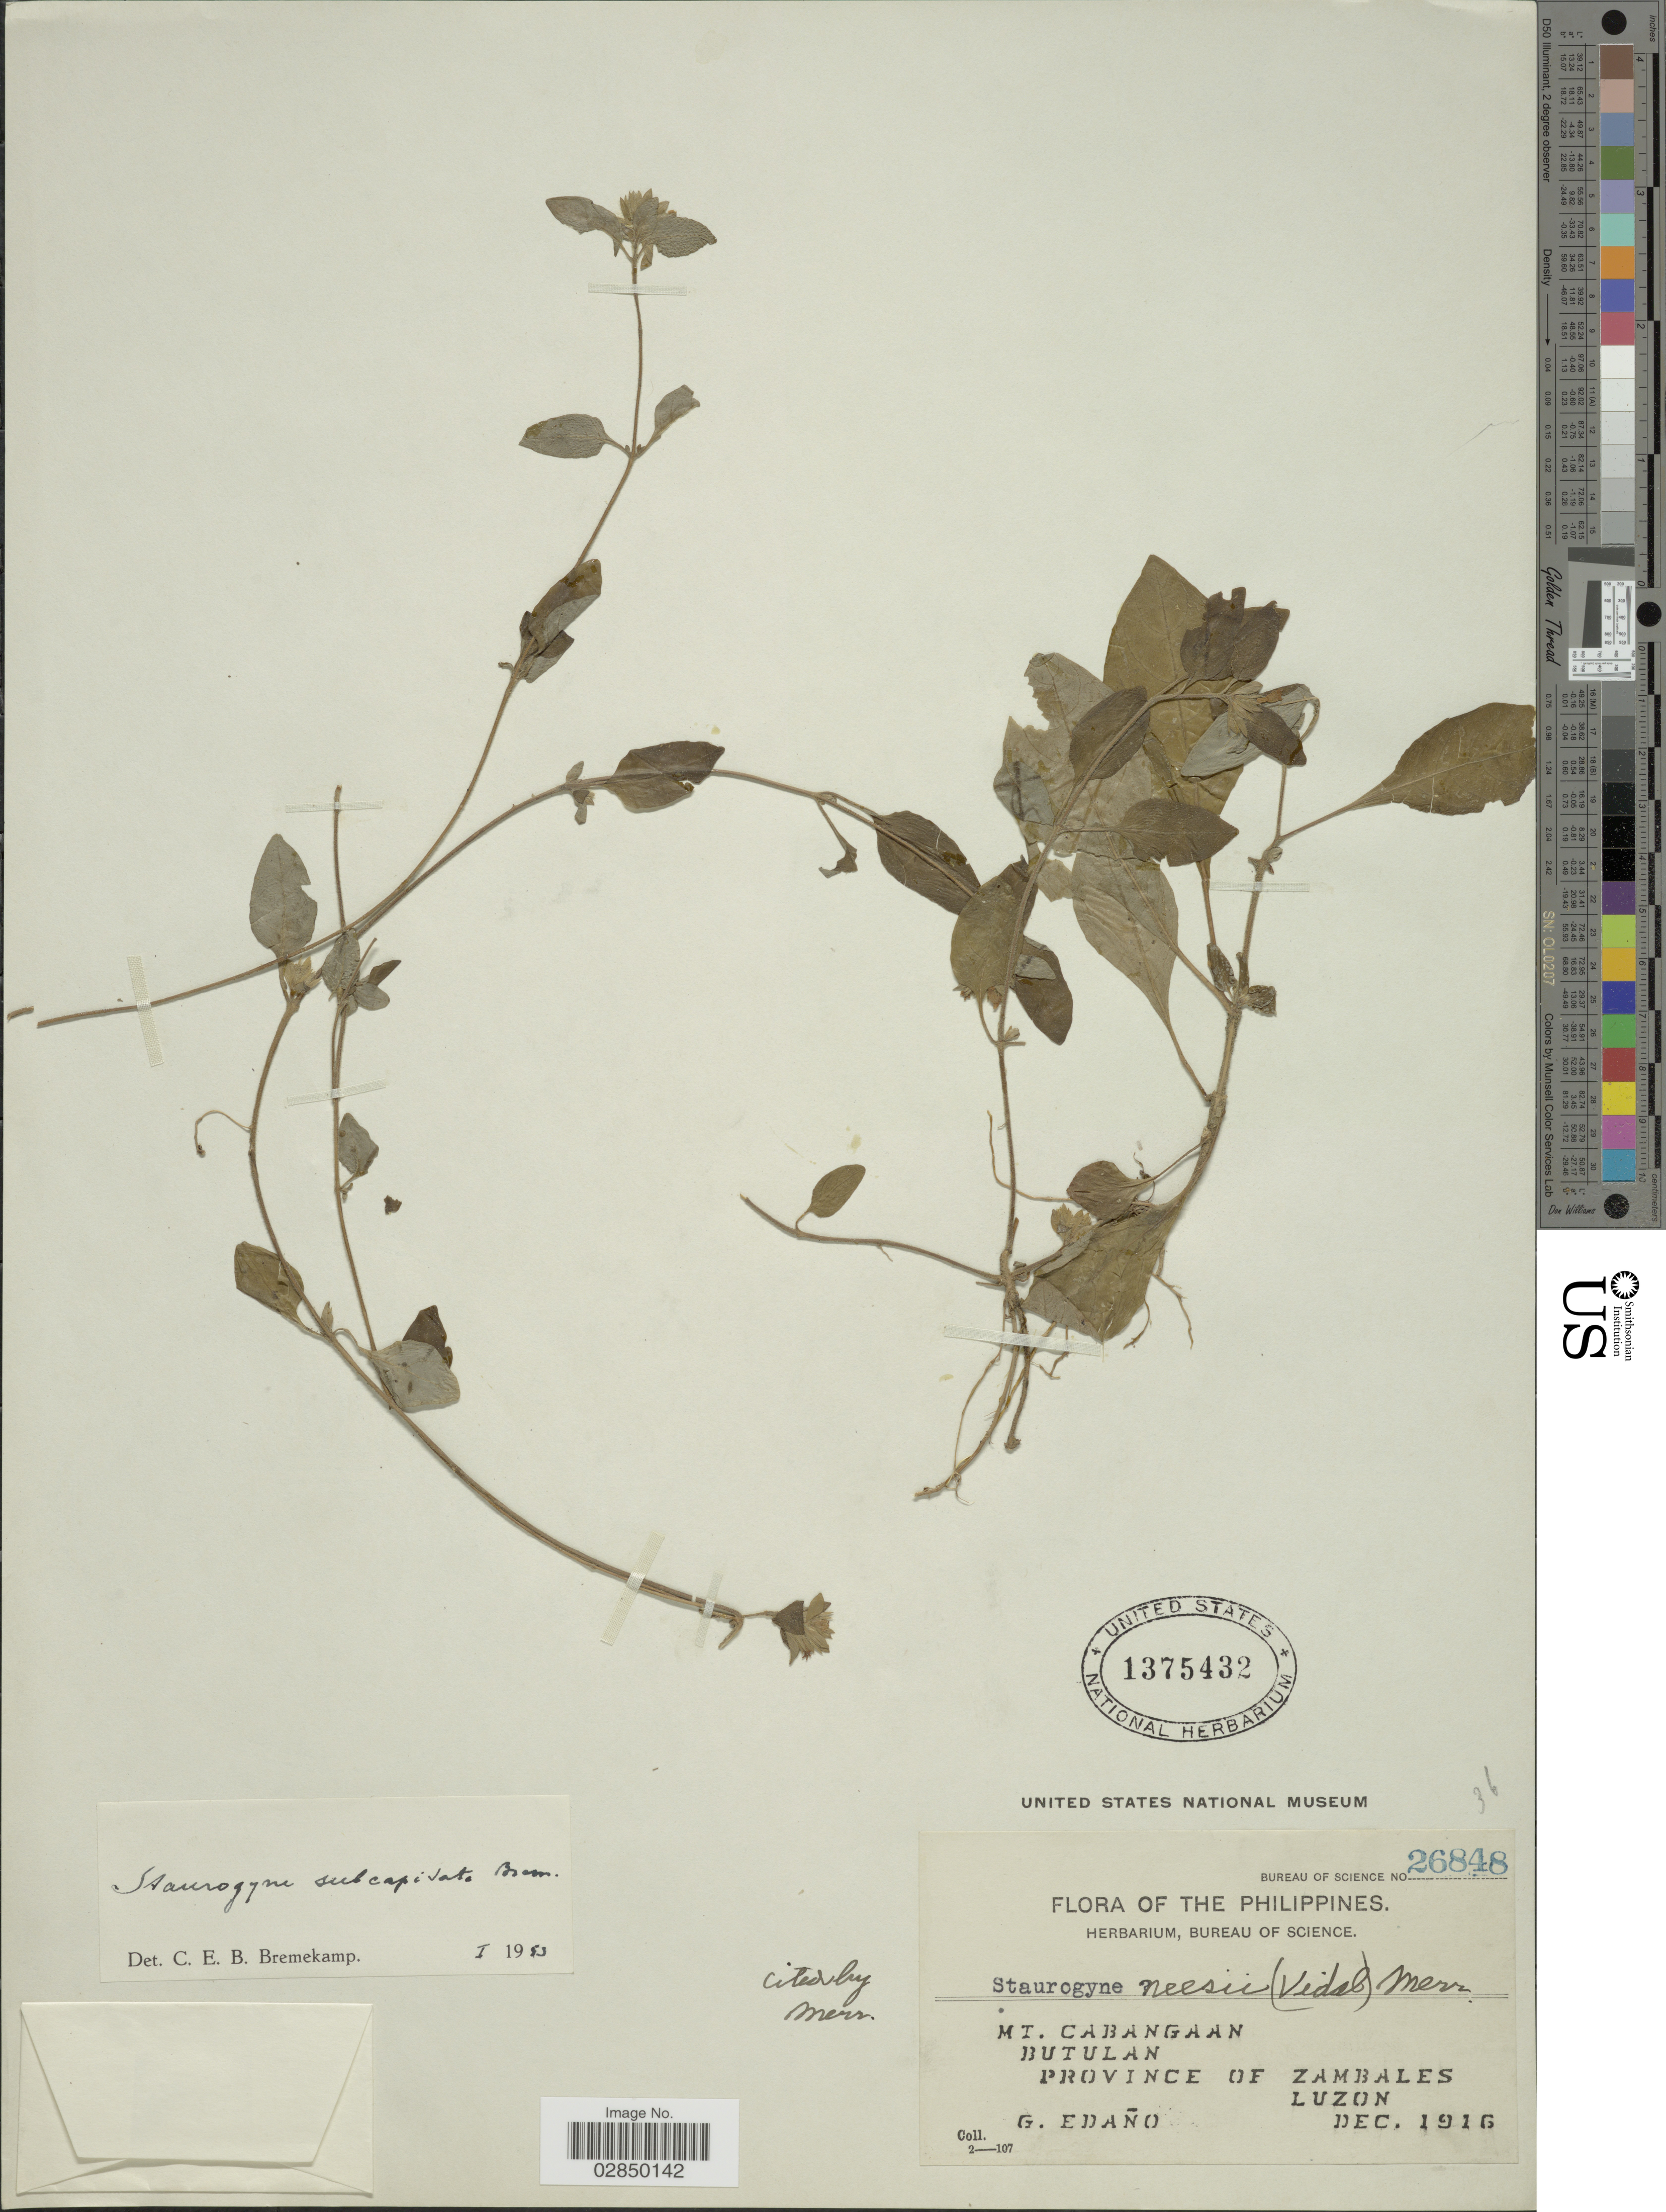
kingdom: Plantae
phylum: Tracheophyta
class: Magnoliopsida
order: Lamiales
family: Acanthaceae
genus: Staurogyne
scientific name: Staurogyne subcapitata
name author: Bremek.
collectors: G. Edaño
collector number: Bureau of Science 26848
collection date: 1916-12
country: Philippines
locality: Mt. Cabangaan. Butulan. Province of Zambales. Luzon.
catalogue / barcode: US 1375432